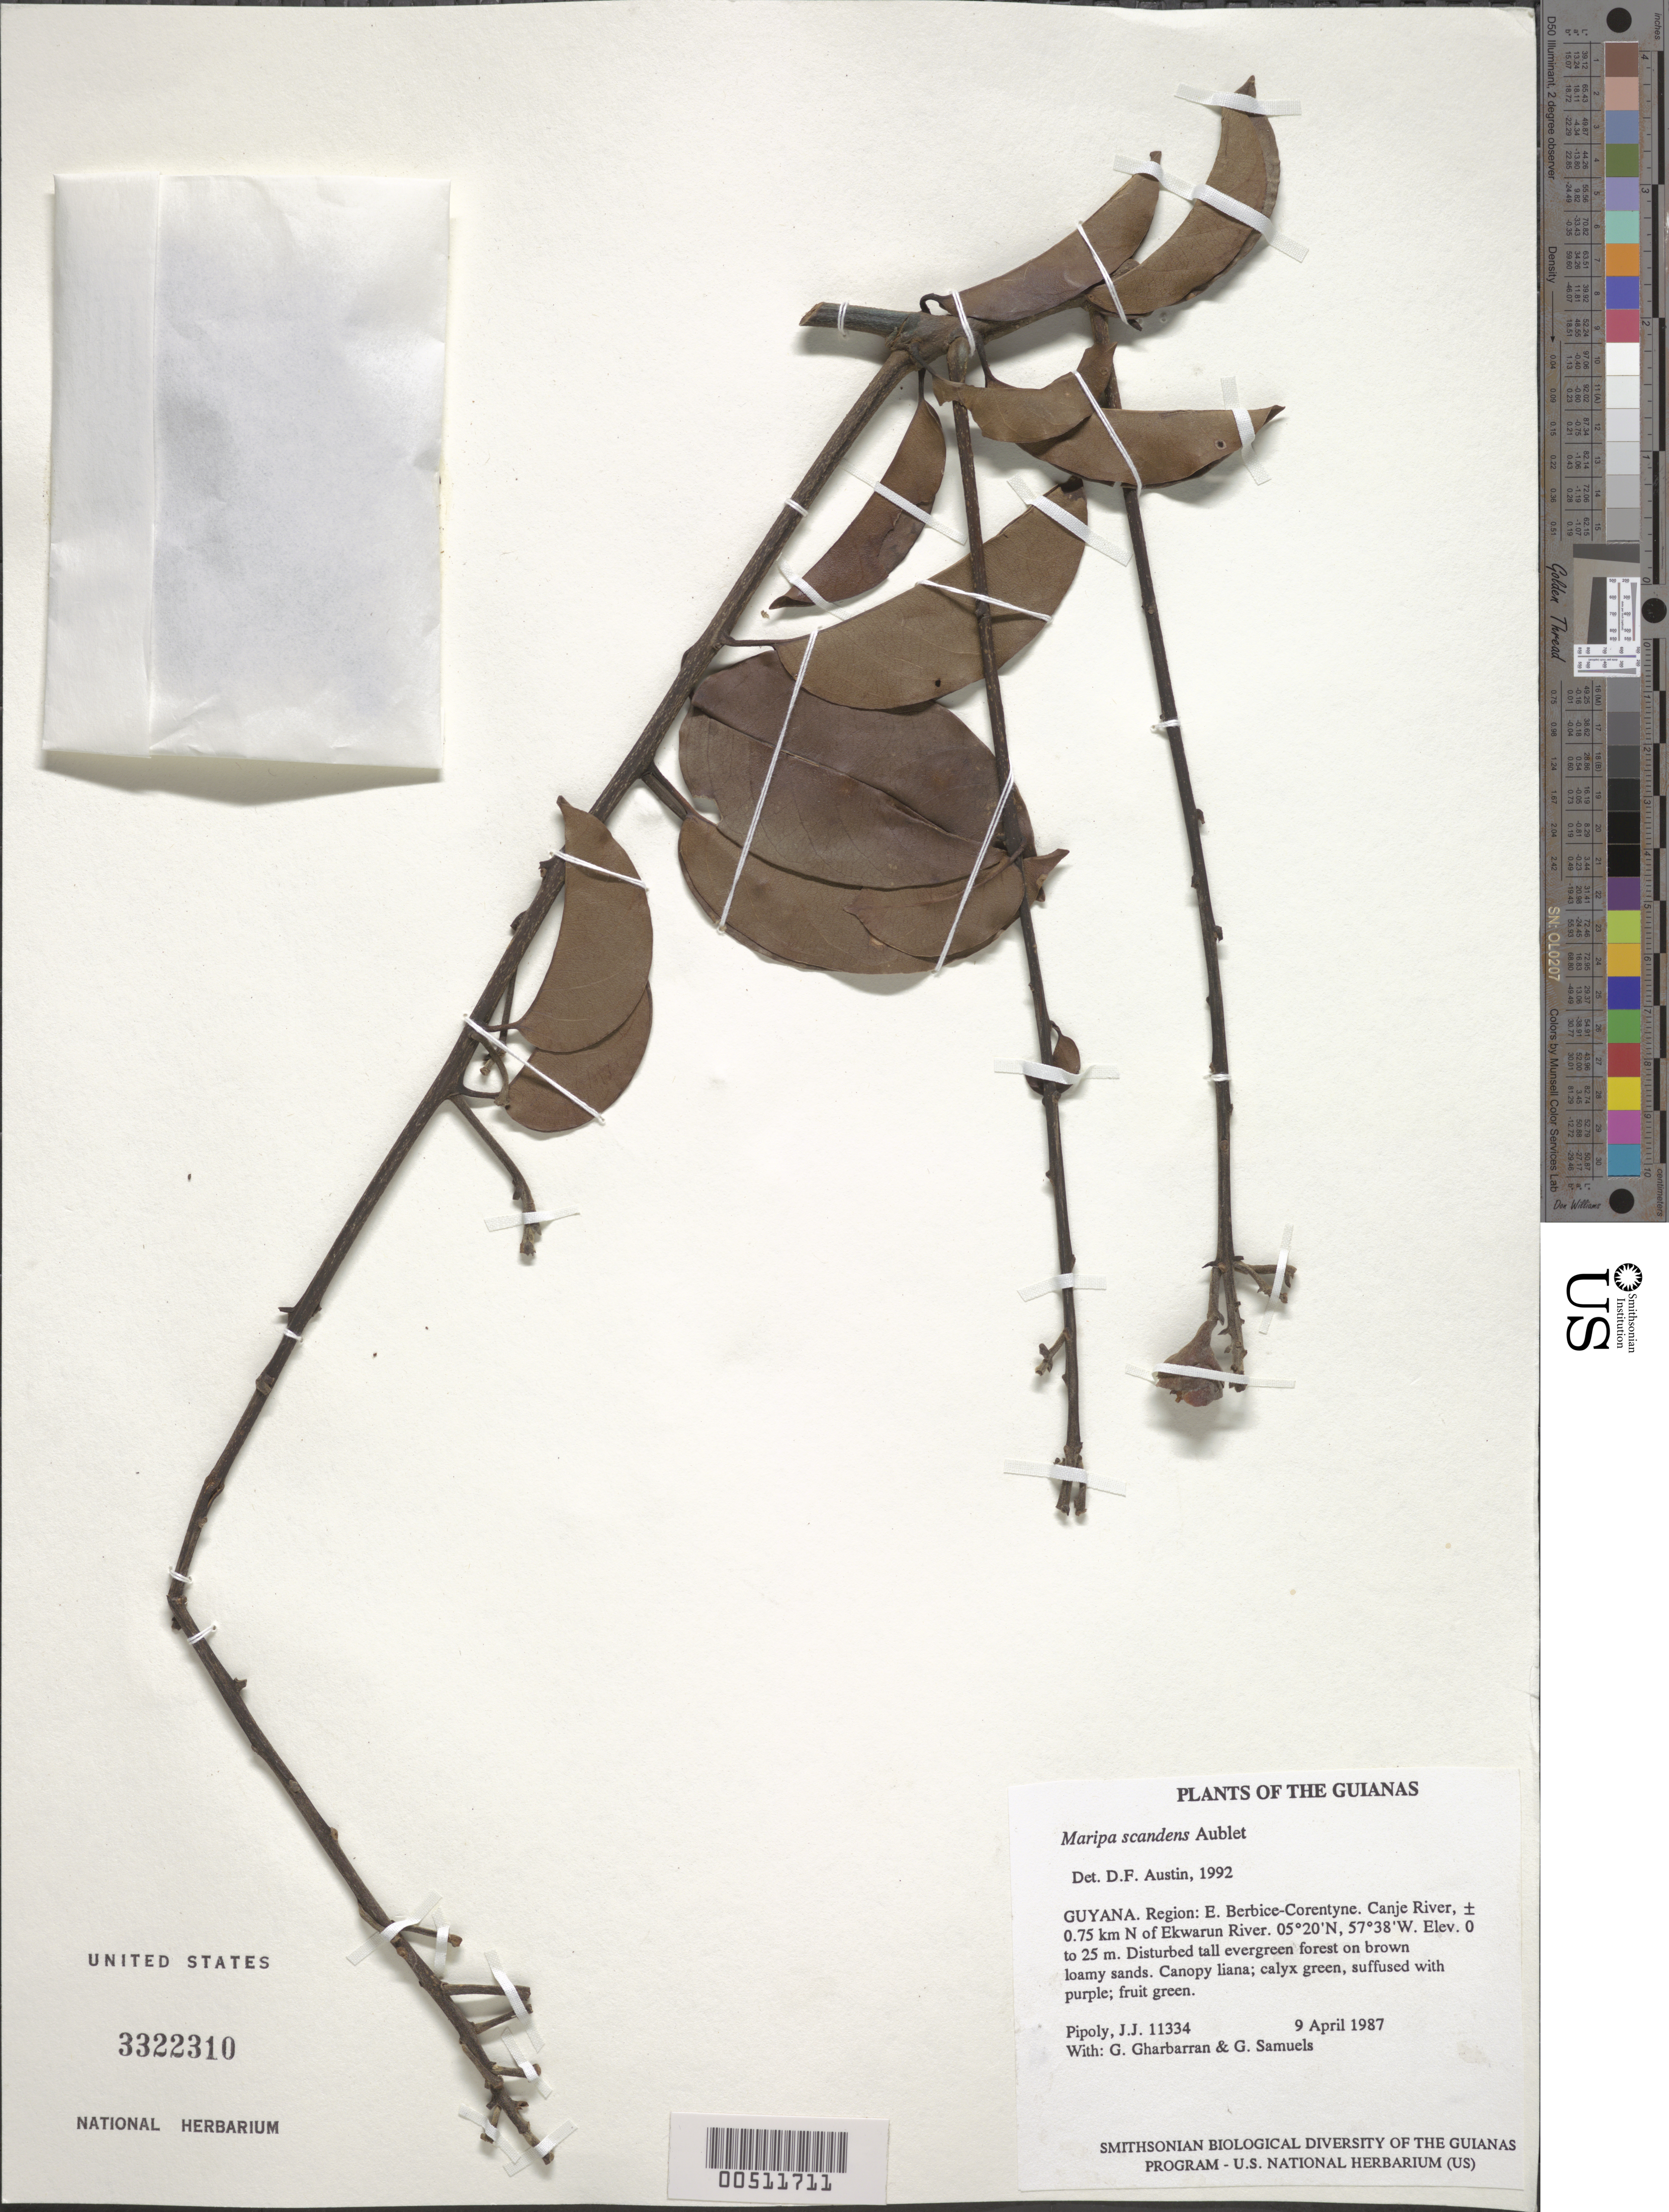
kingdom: Plantae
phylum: Tracheophyta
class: Magnoliopsida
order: Solanales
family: Convolvulaceae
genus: Maripa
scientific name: Maripa scandens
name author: Aubl.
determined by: Austin, D. F.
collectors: J. J. Pipoly, G. Gharbarran & G. Samuels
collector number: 11334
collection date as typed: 9 April 1987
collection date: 1987-04-09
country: Guyana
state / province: E. Berbice-Corentyne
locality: Canje River, ± 0.75 km N of Ekwarun River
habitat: Disturbed tall evergreen forest on brown loamy sands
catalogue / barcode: US 3322310